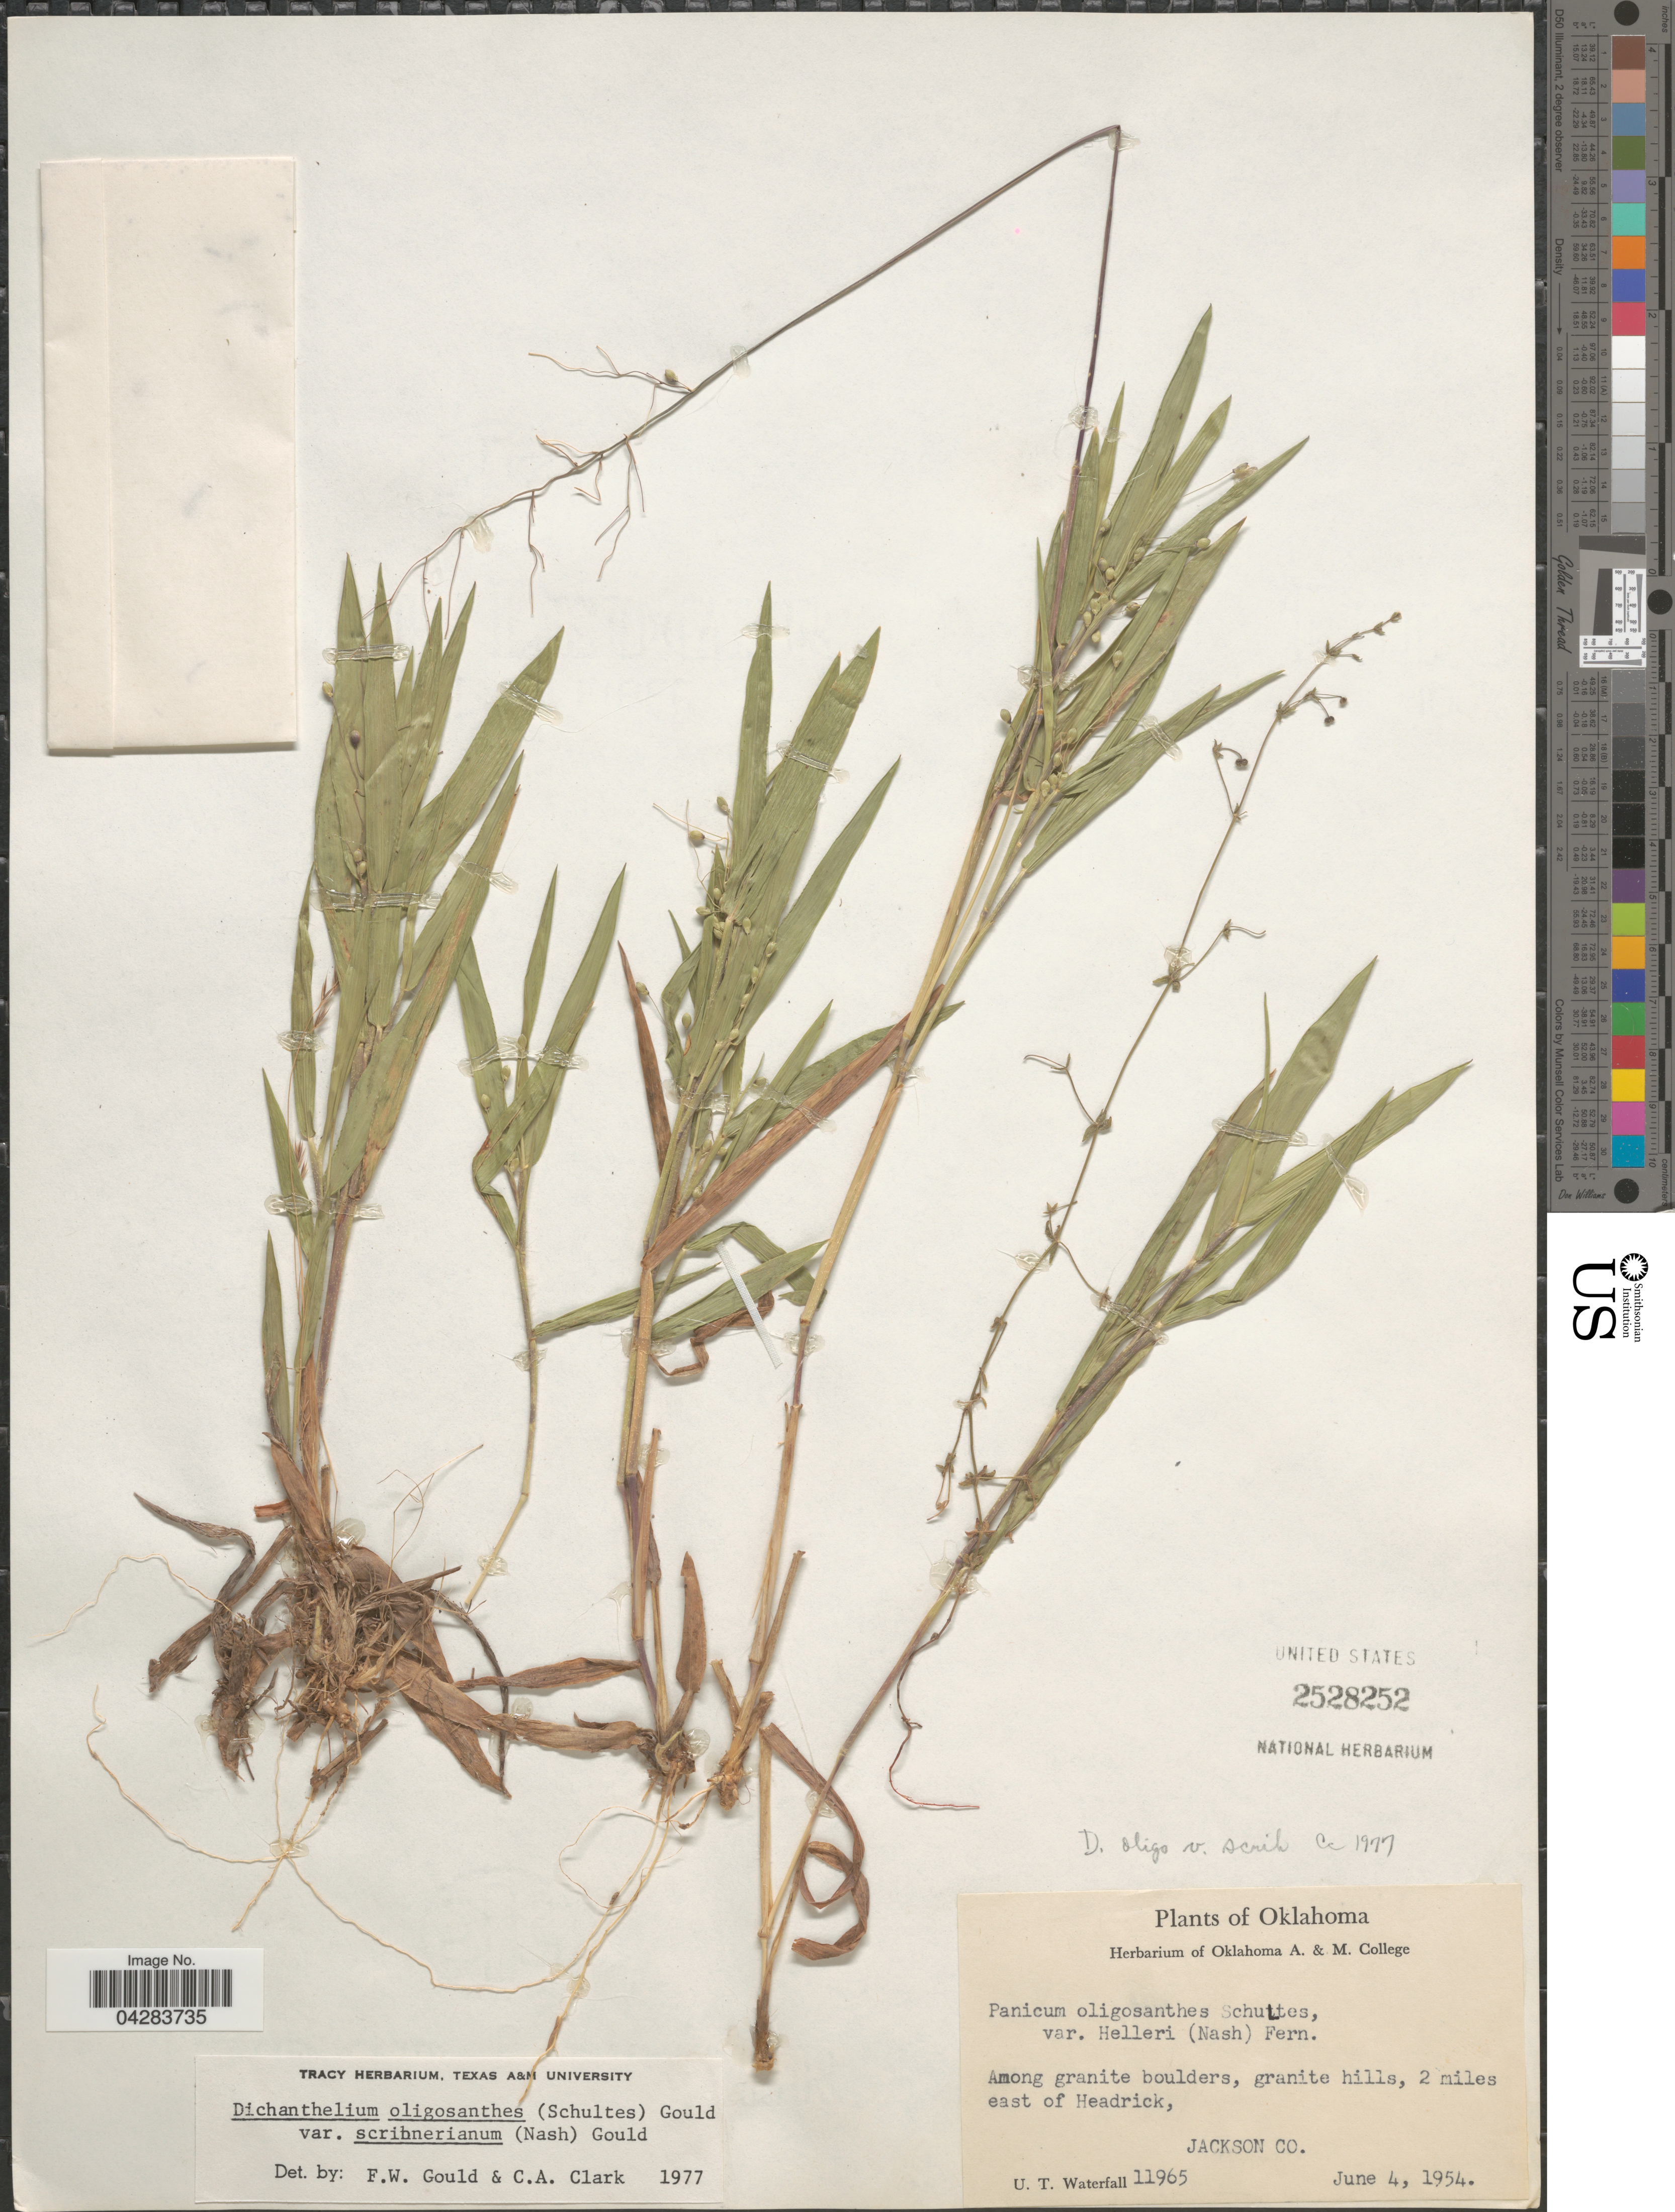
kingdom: Plantae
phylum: Tracheophyta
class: Liliopsida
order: Poales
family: Poaceae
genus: Dichanthelium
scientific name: Dichanthelium oligosanthes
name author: (Schult.) Gould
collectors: U. T. Waterfall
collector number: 11965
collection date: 1954-06-04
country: United States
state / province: Oklahoma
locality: Among granite boulders, granite hills, 2 miles east of Headrick, Jackson Co.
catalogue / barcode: US 2528252